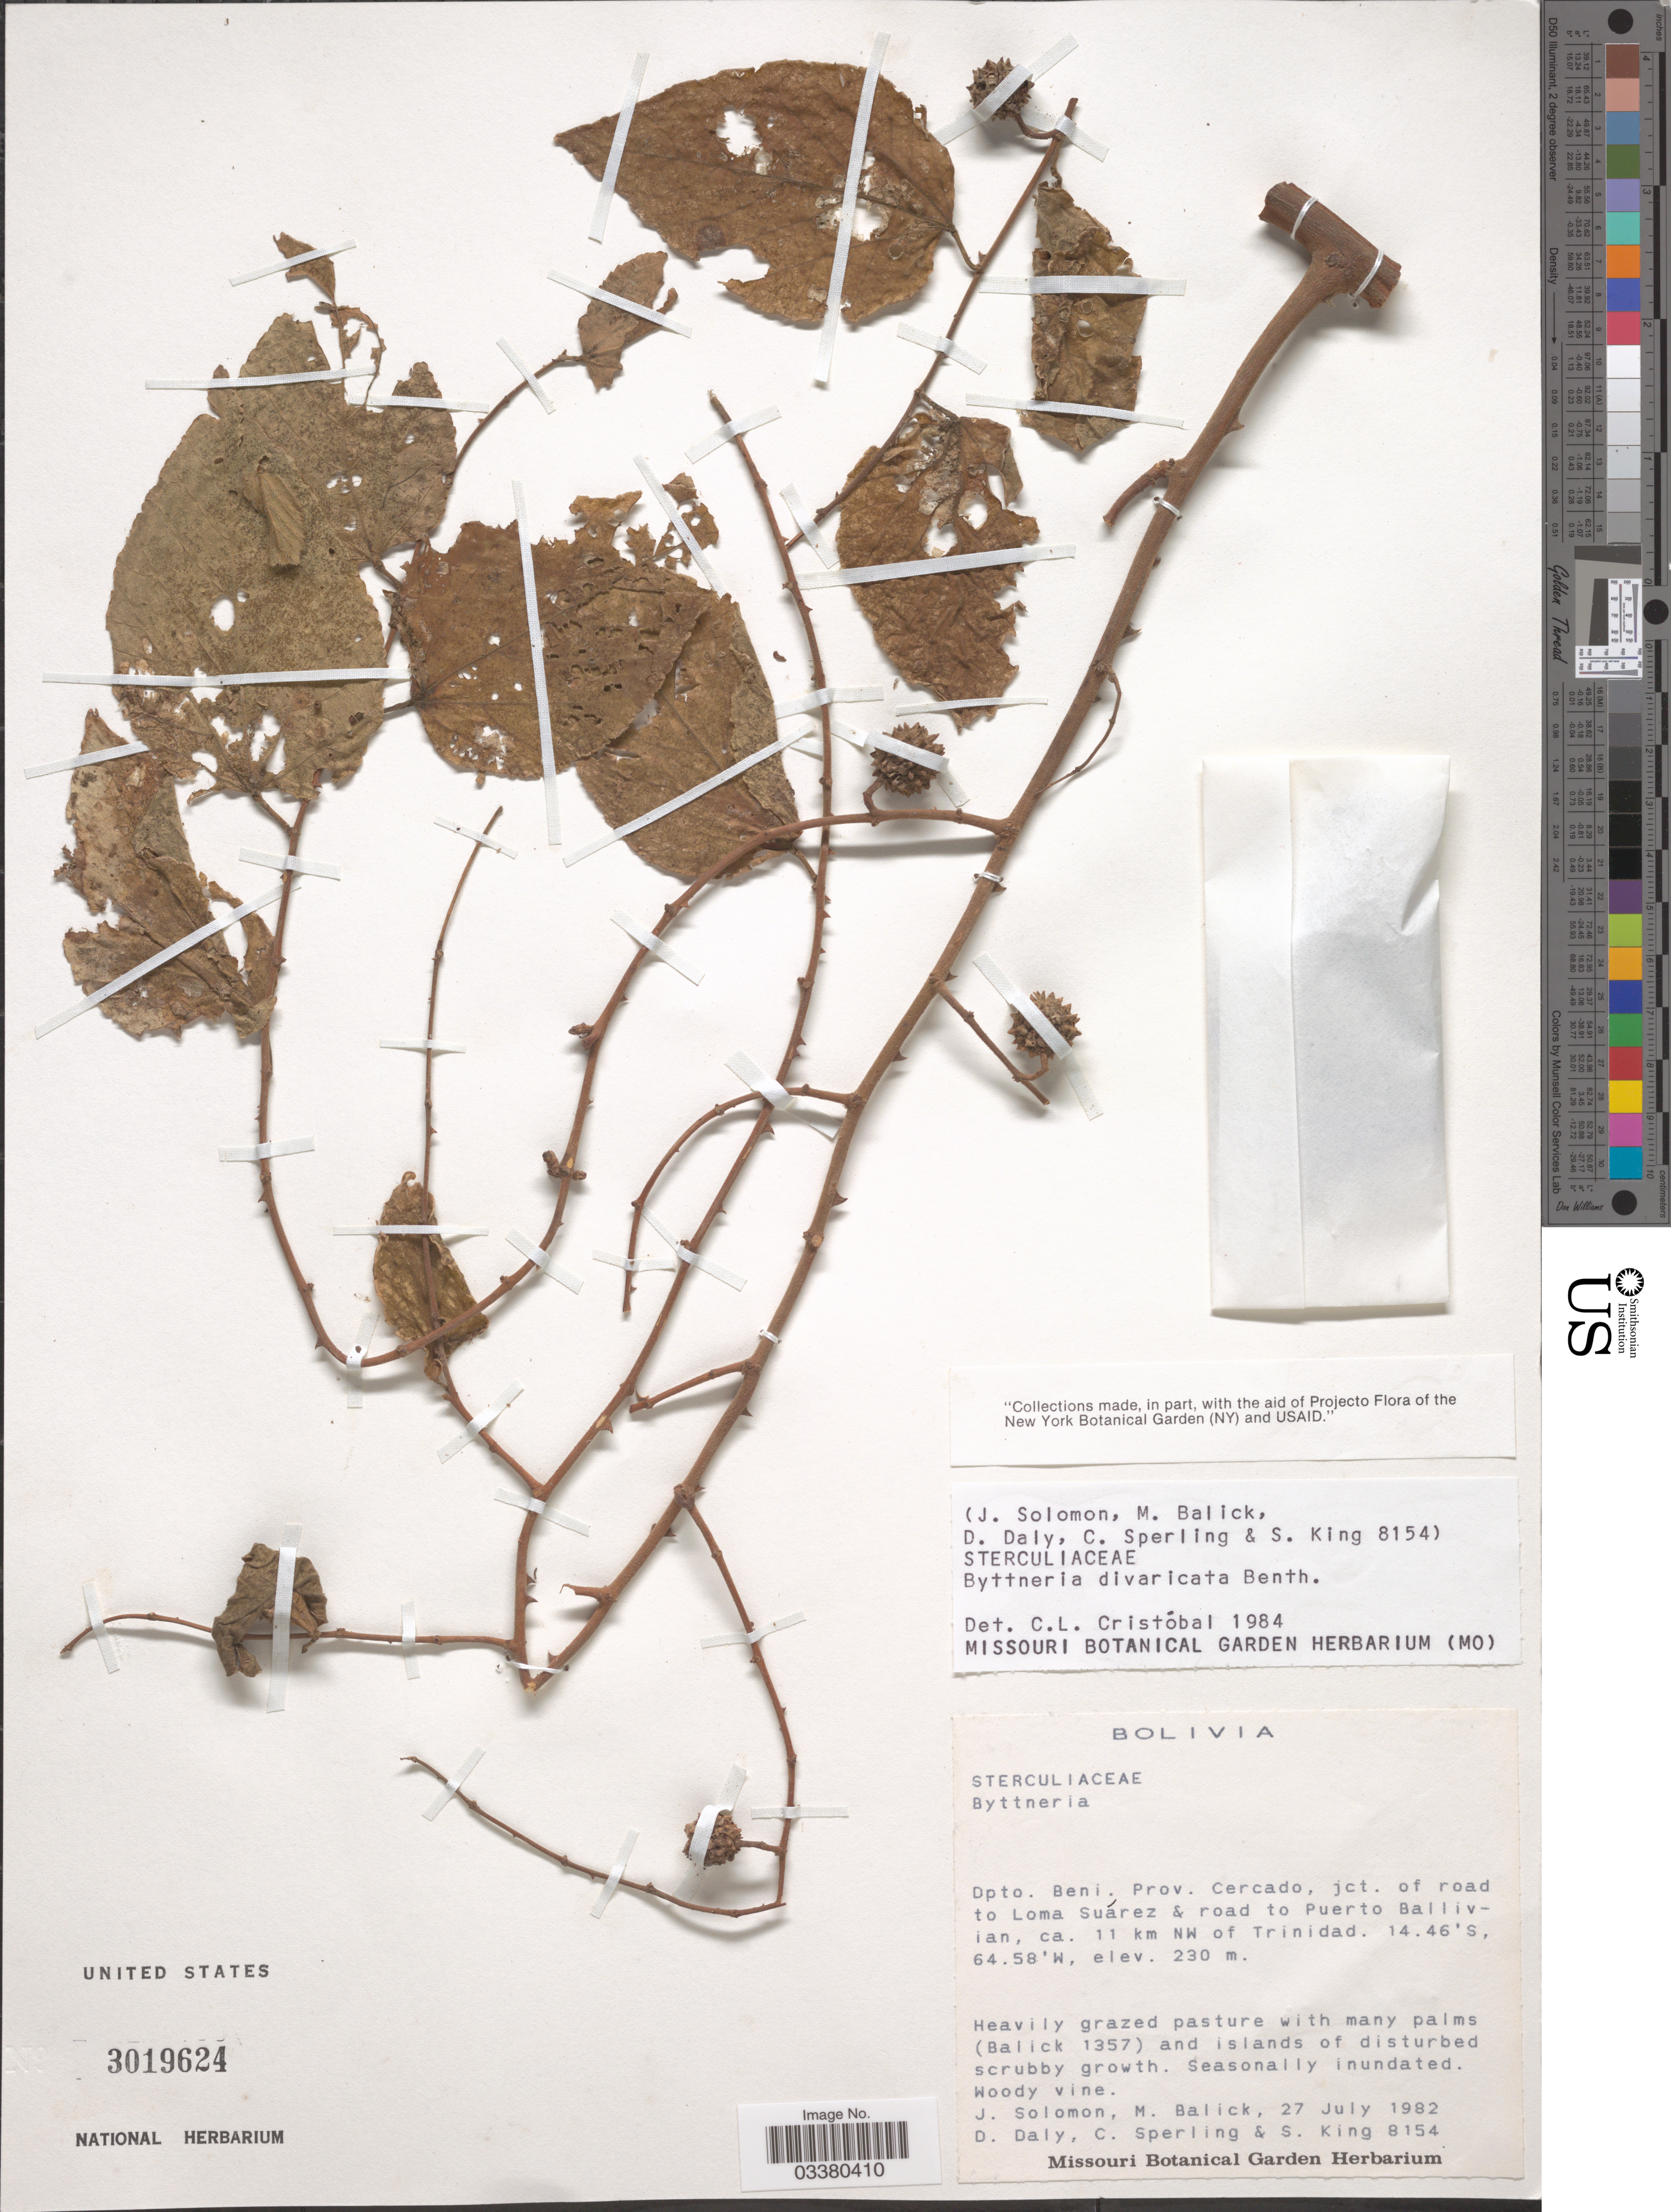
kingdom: Plantae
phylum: Tracheophyta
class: Magnoliopsida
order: Malvales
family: Malvaceae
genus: Byttneria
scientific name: Byttneria divaricata var. divaricata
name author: Benth.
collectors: J. Solomon, M. Ballick, D. C. Daly, C. Sperling & S. King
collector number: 8154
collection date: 1982-07-27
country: Bolivia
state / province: Beni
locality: Dpto. Beni. Prov. Cercado, jct. of road to Loma Suárez & road to Puerto Ballibian, ca. 11 km NW of Trinidad.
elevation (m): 230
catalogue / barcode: US 3019624